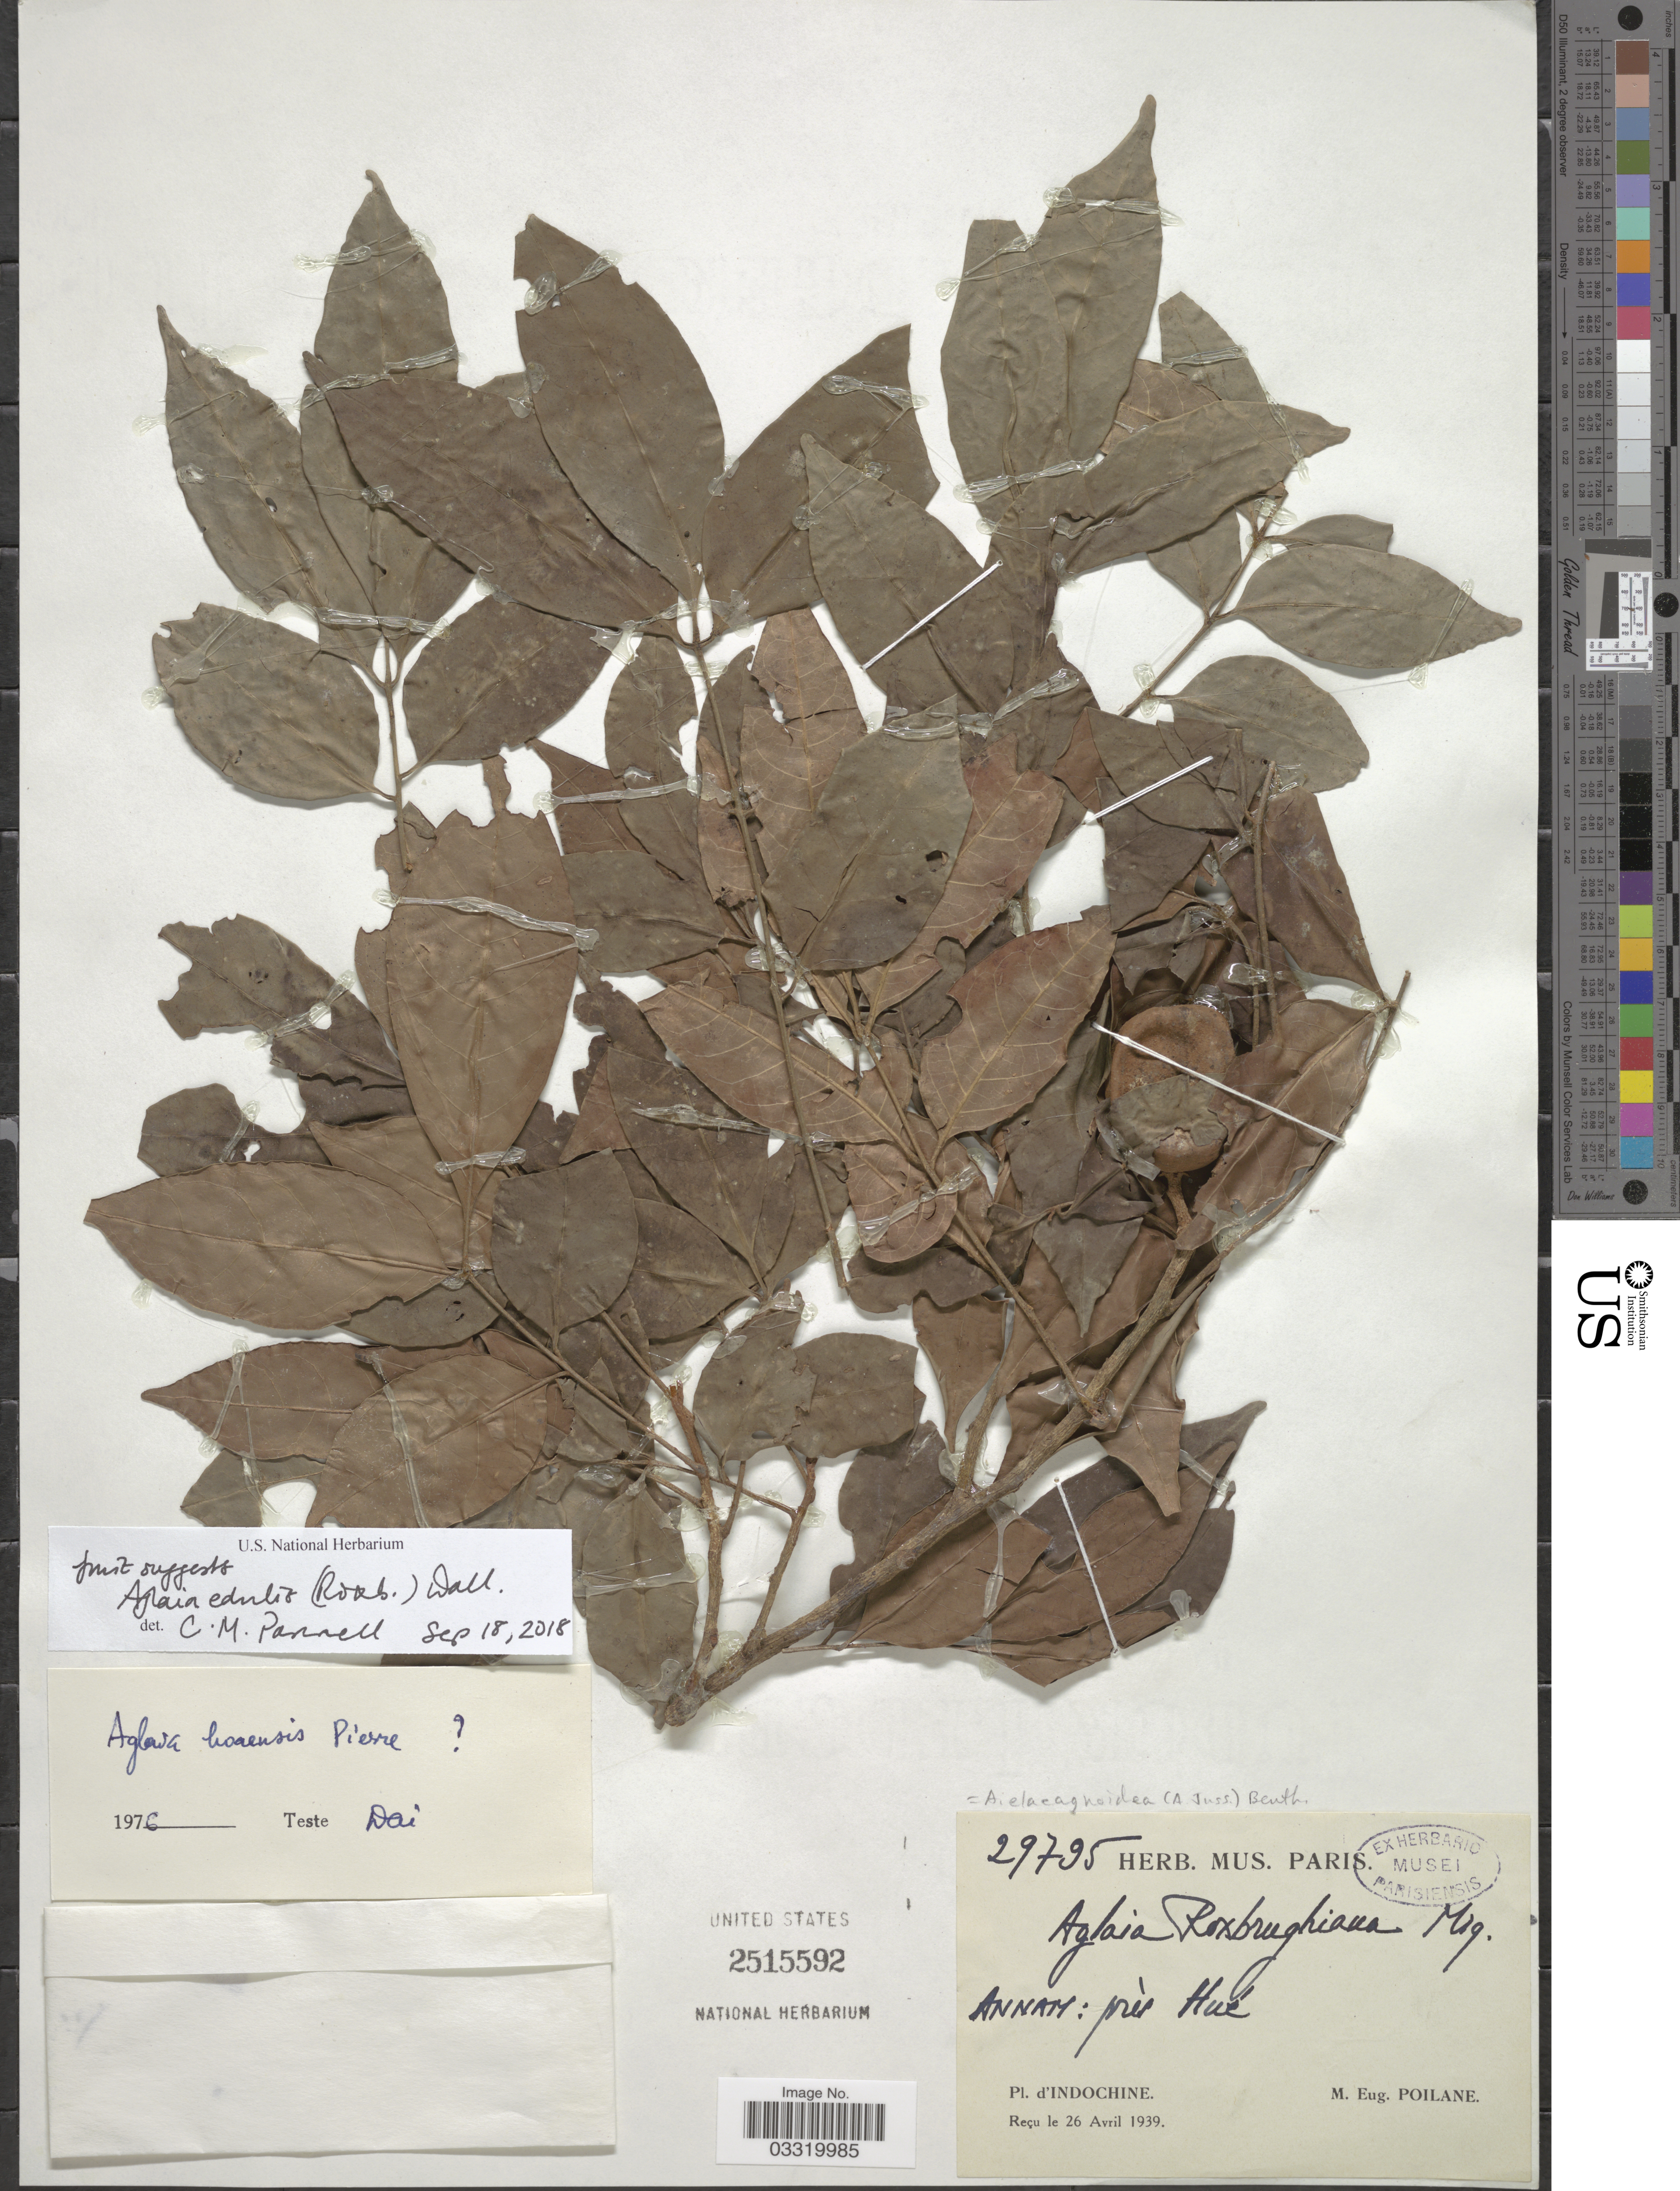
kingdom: Plantae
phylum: Tracheophyta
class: Magnoliopsida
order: Sapindales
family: Meliaceae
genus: Aglaia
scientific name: Aglaia edulis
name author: (Roxb.) Wall.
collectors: E. Poilane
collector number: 29795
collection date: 1939-04-26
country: Vietnam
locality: Annam: prés Hué. Pl. d'INDOCHINE.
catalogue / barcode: US 2515592